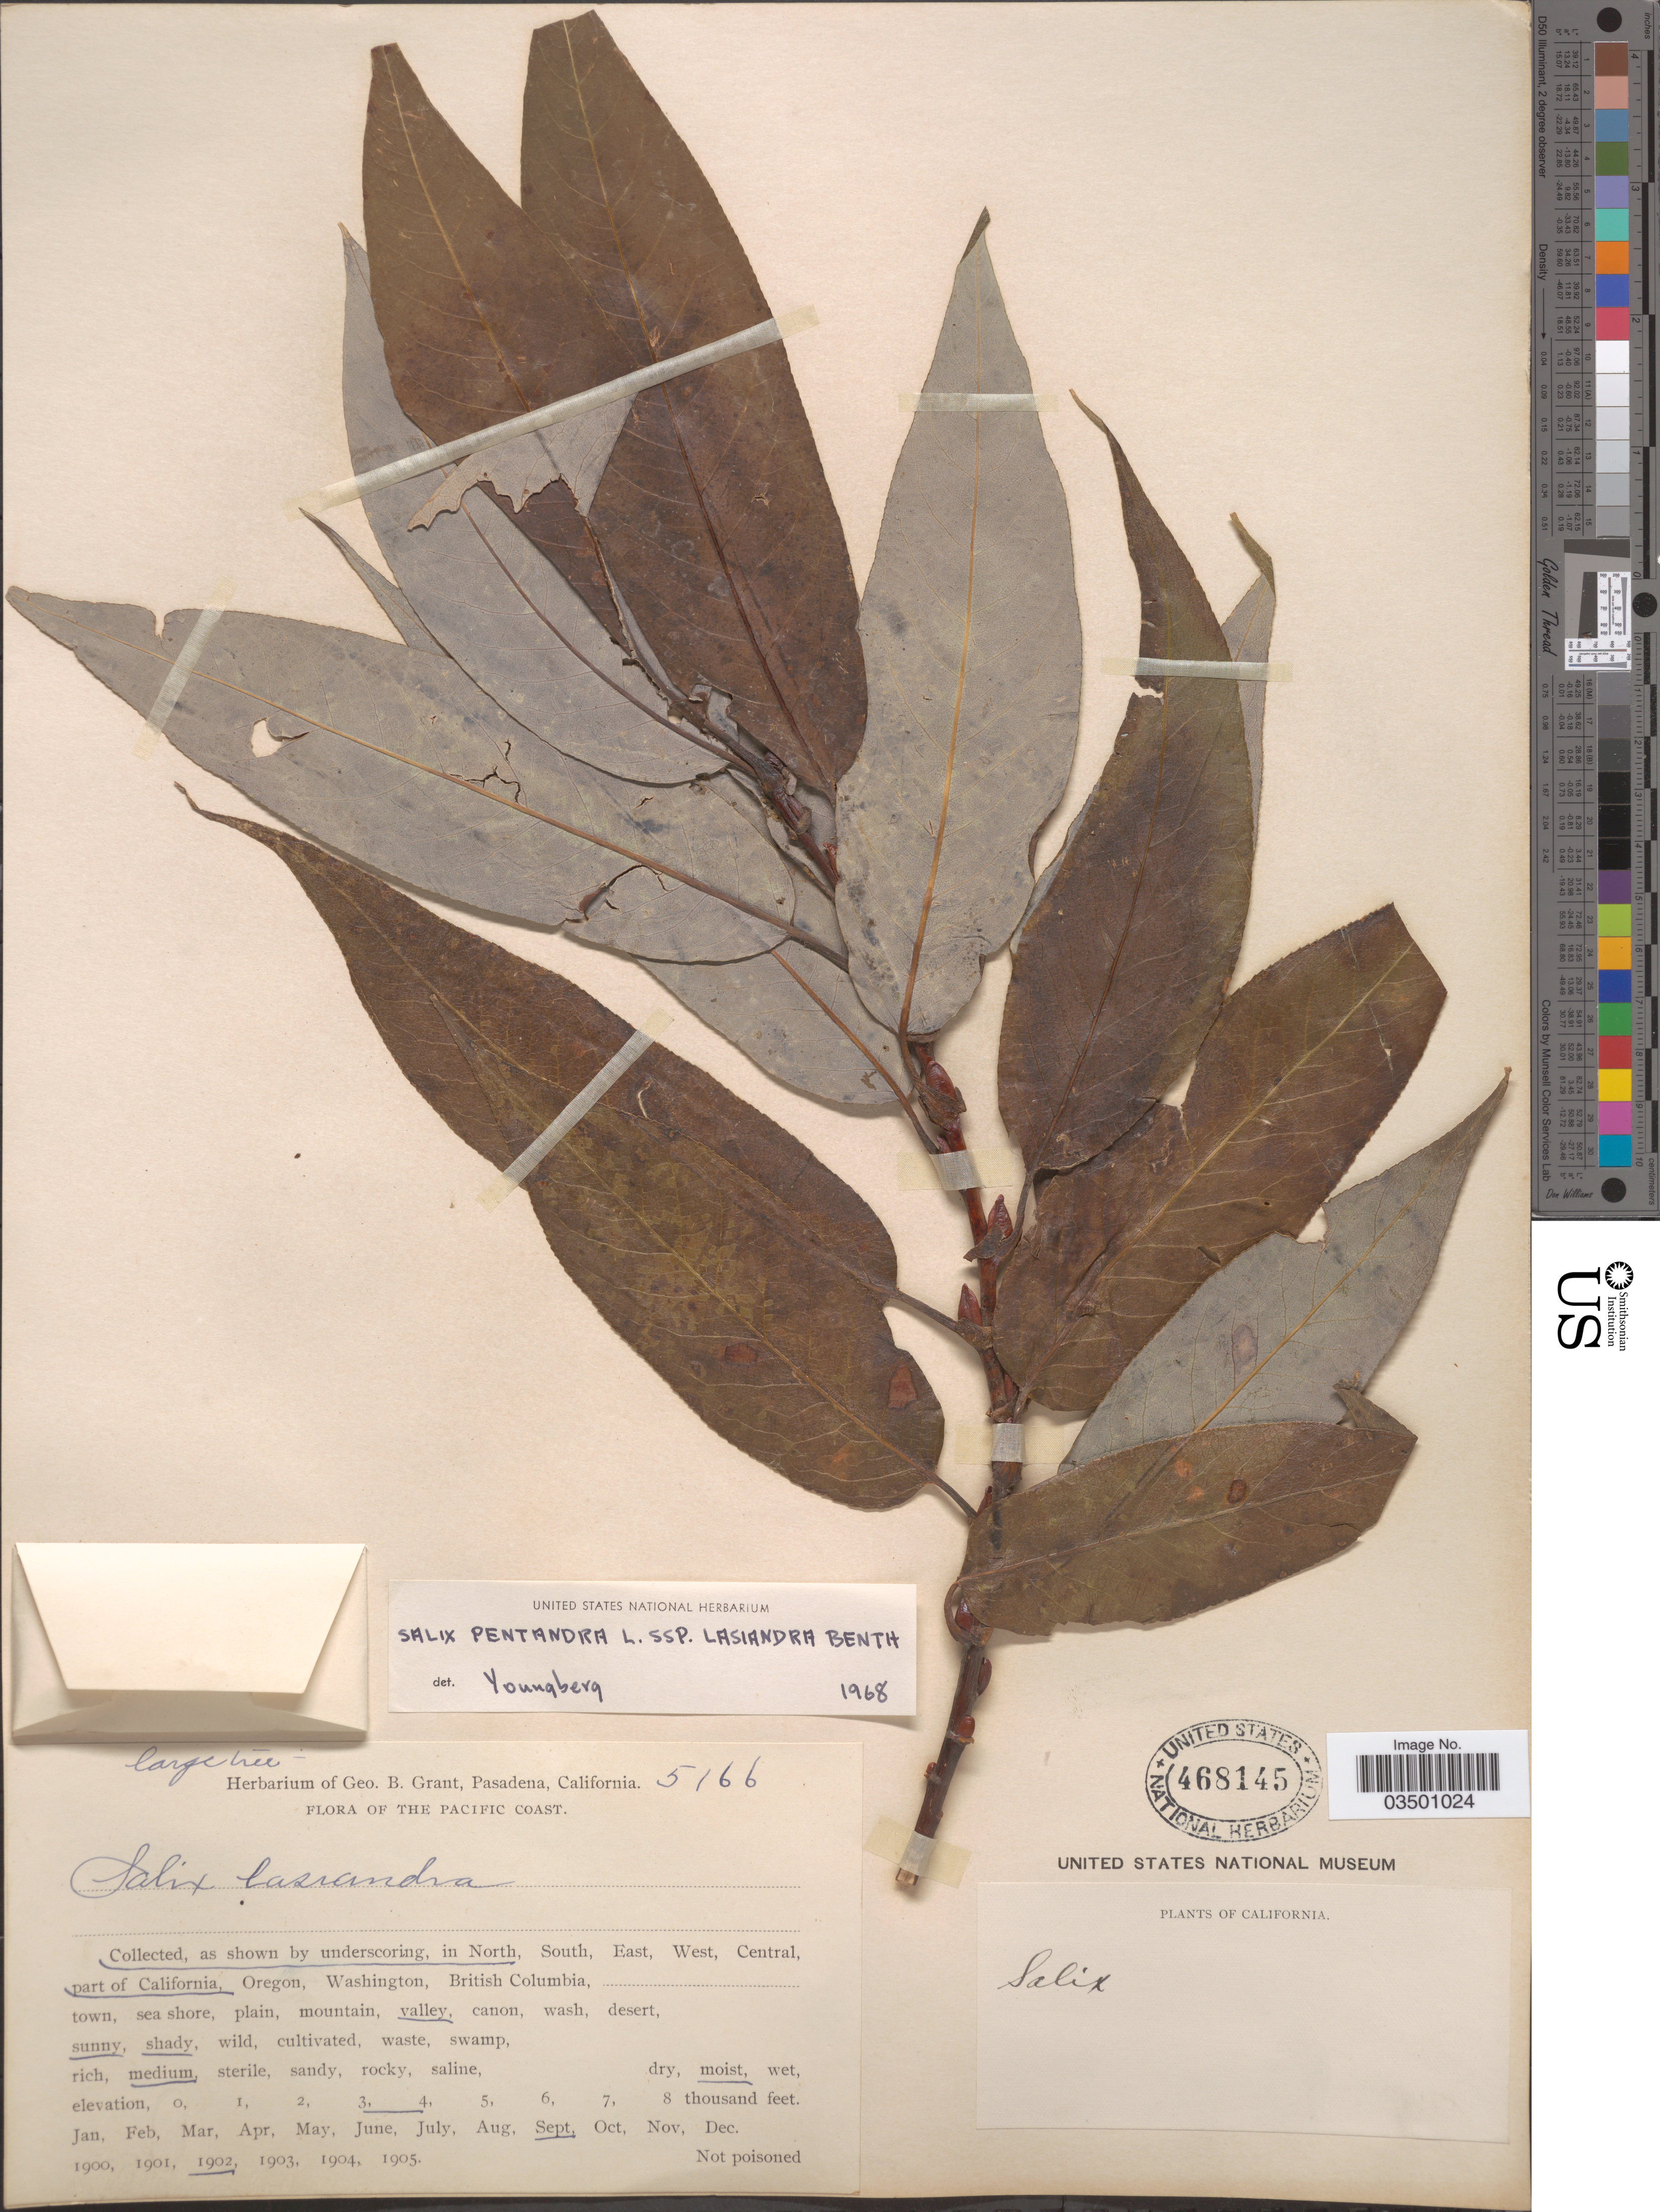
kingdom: Plantae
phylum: Tracheophyta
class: Magnoliopsida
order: Malpighiales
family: Salicaceae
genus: Salix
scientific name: Salix lasiandra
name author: Benth.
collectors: ex herb. Geo. B. Grant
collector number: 5166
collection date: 1902-09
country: United States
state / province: California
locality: The Pacific Coast. North part of California.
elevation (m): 914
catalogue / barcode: US 468145